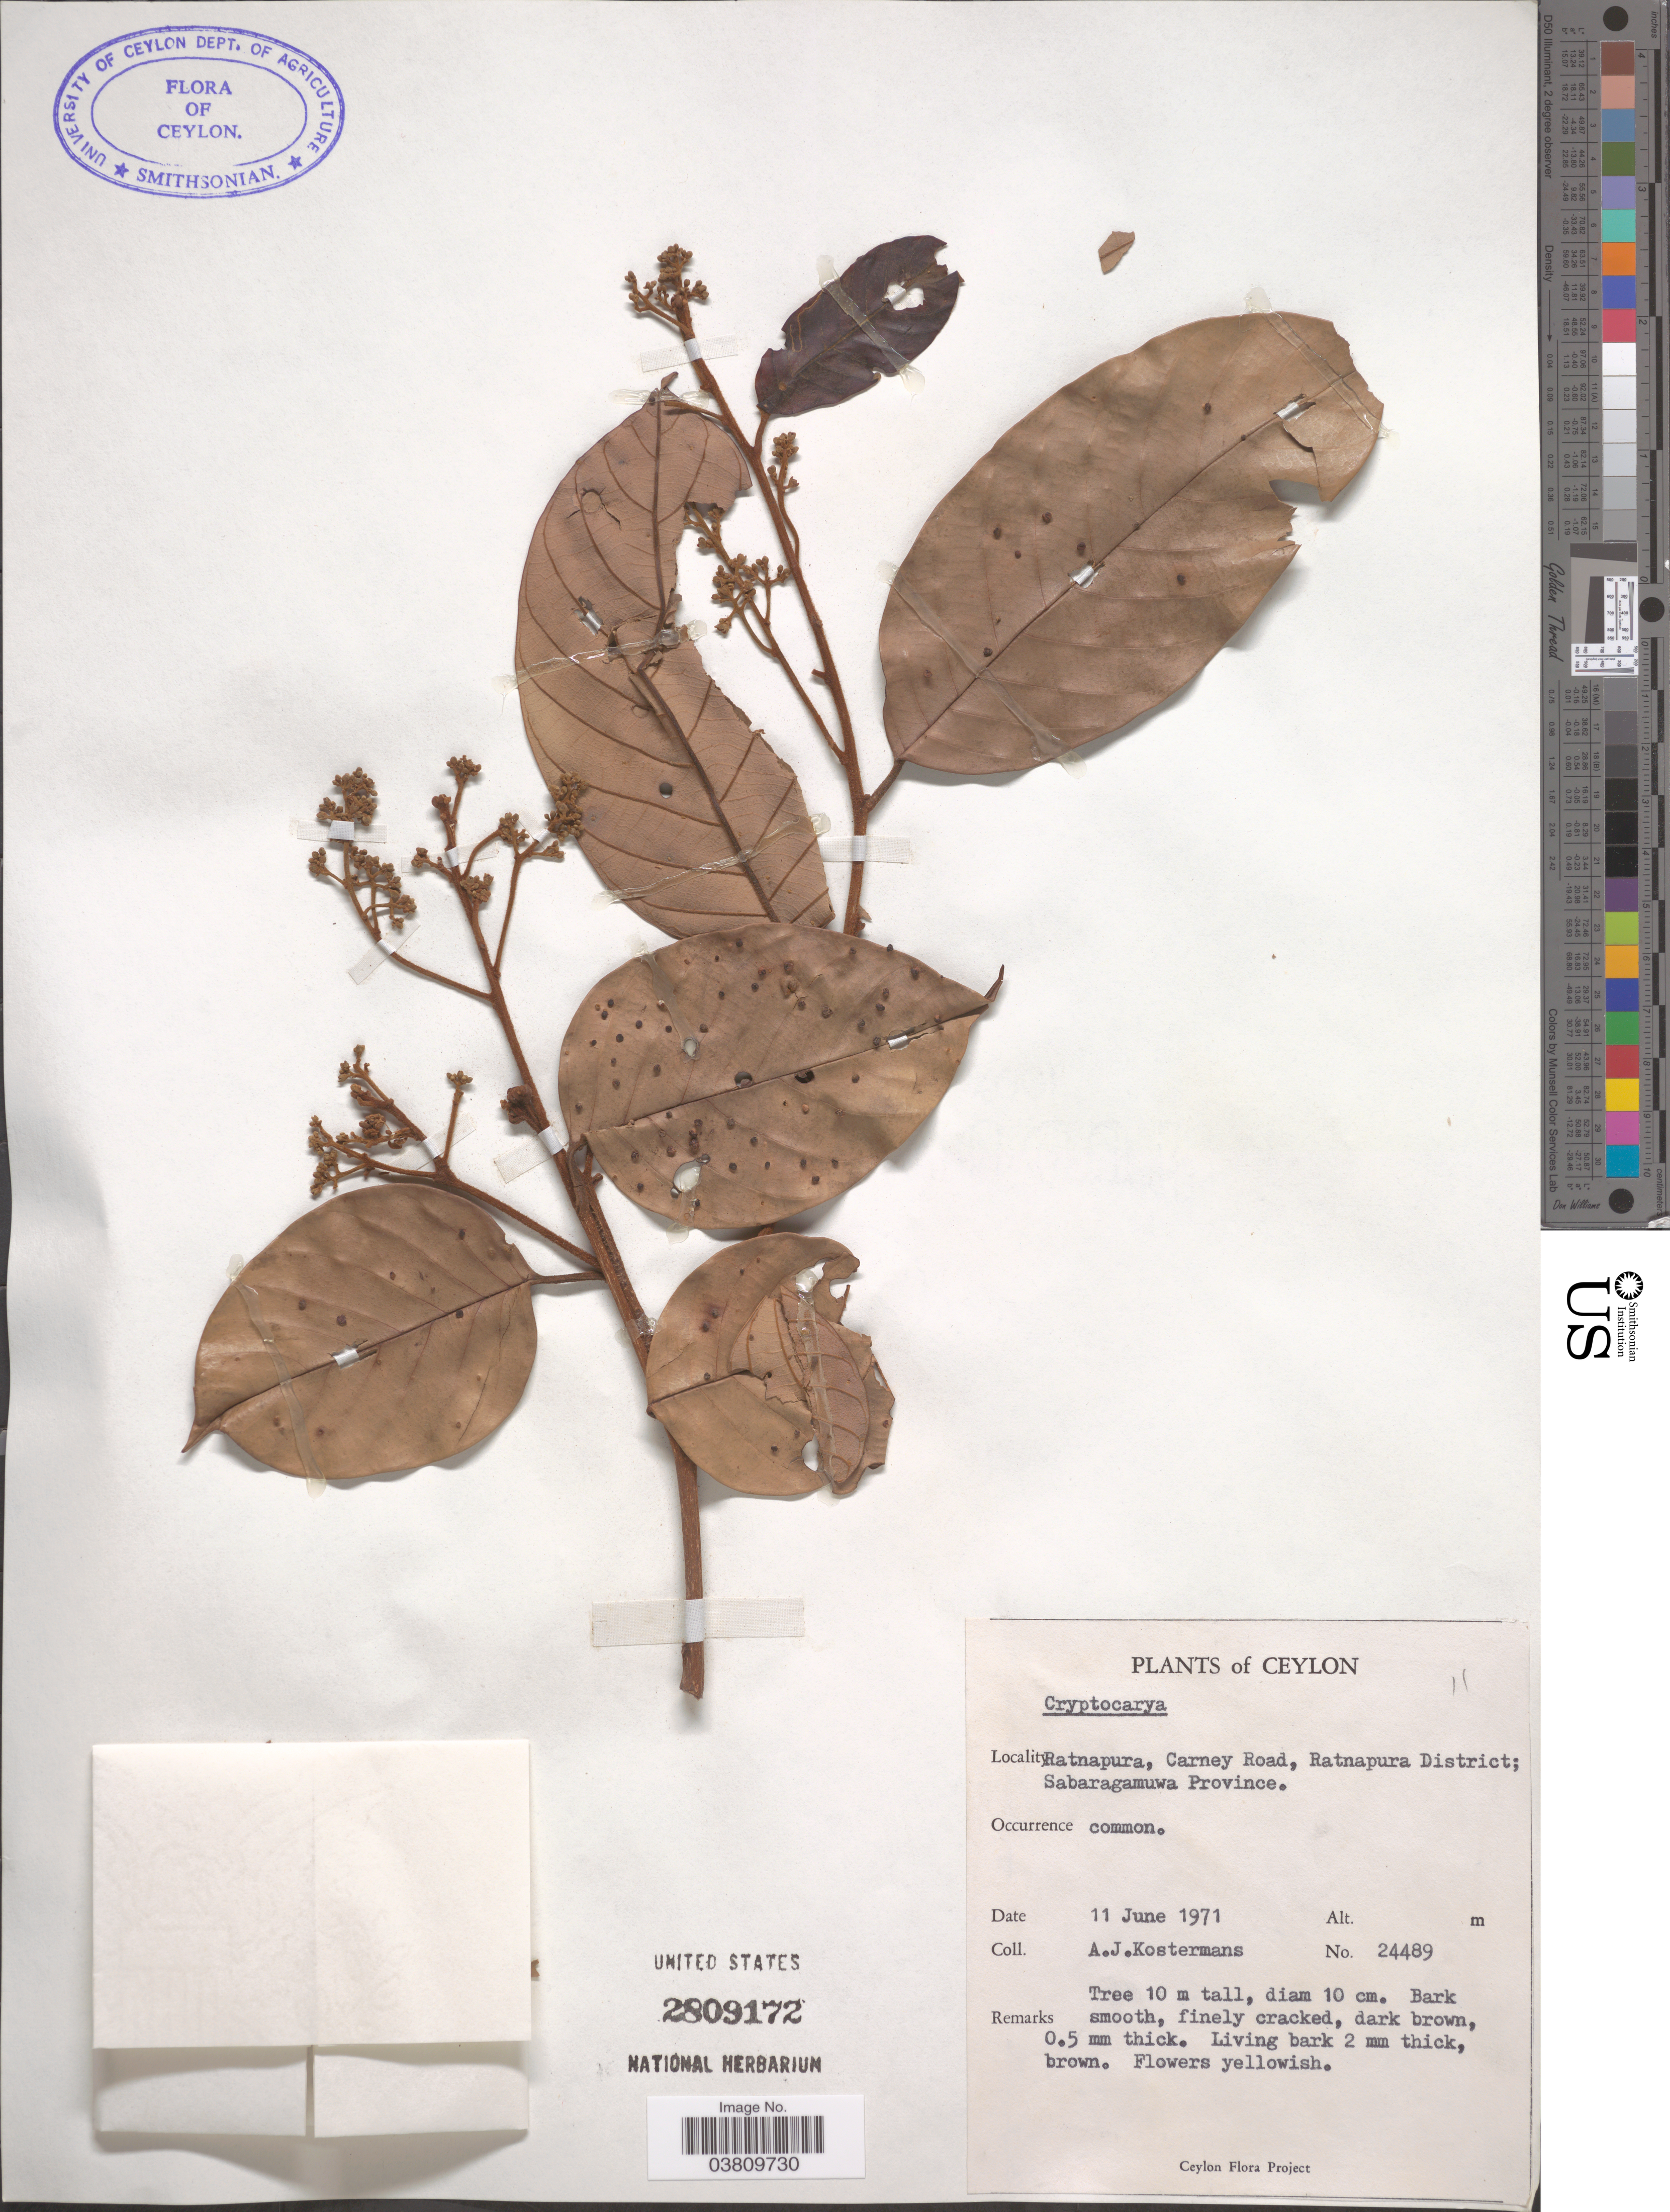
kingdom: Plantae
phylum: Tracheophyta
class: Magnoliopsida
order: Laurales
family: Lauraceae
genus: Cryptocarya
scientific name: Cryptocarya sp.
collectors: A. J. G. Kostermans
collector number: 24489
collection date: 1971-06-11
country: Sri Lanka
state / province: Sabaragamuwa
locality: Ceylon. Ratnapura, Carney Road, Ratnapura District.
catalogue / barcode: US 2809172